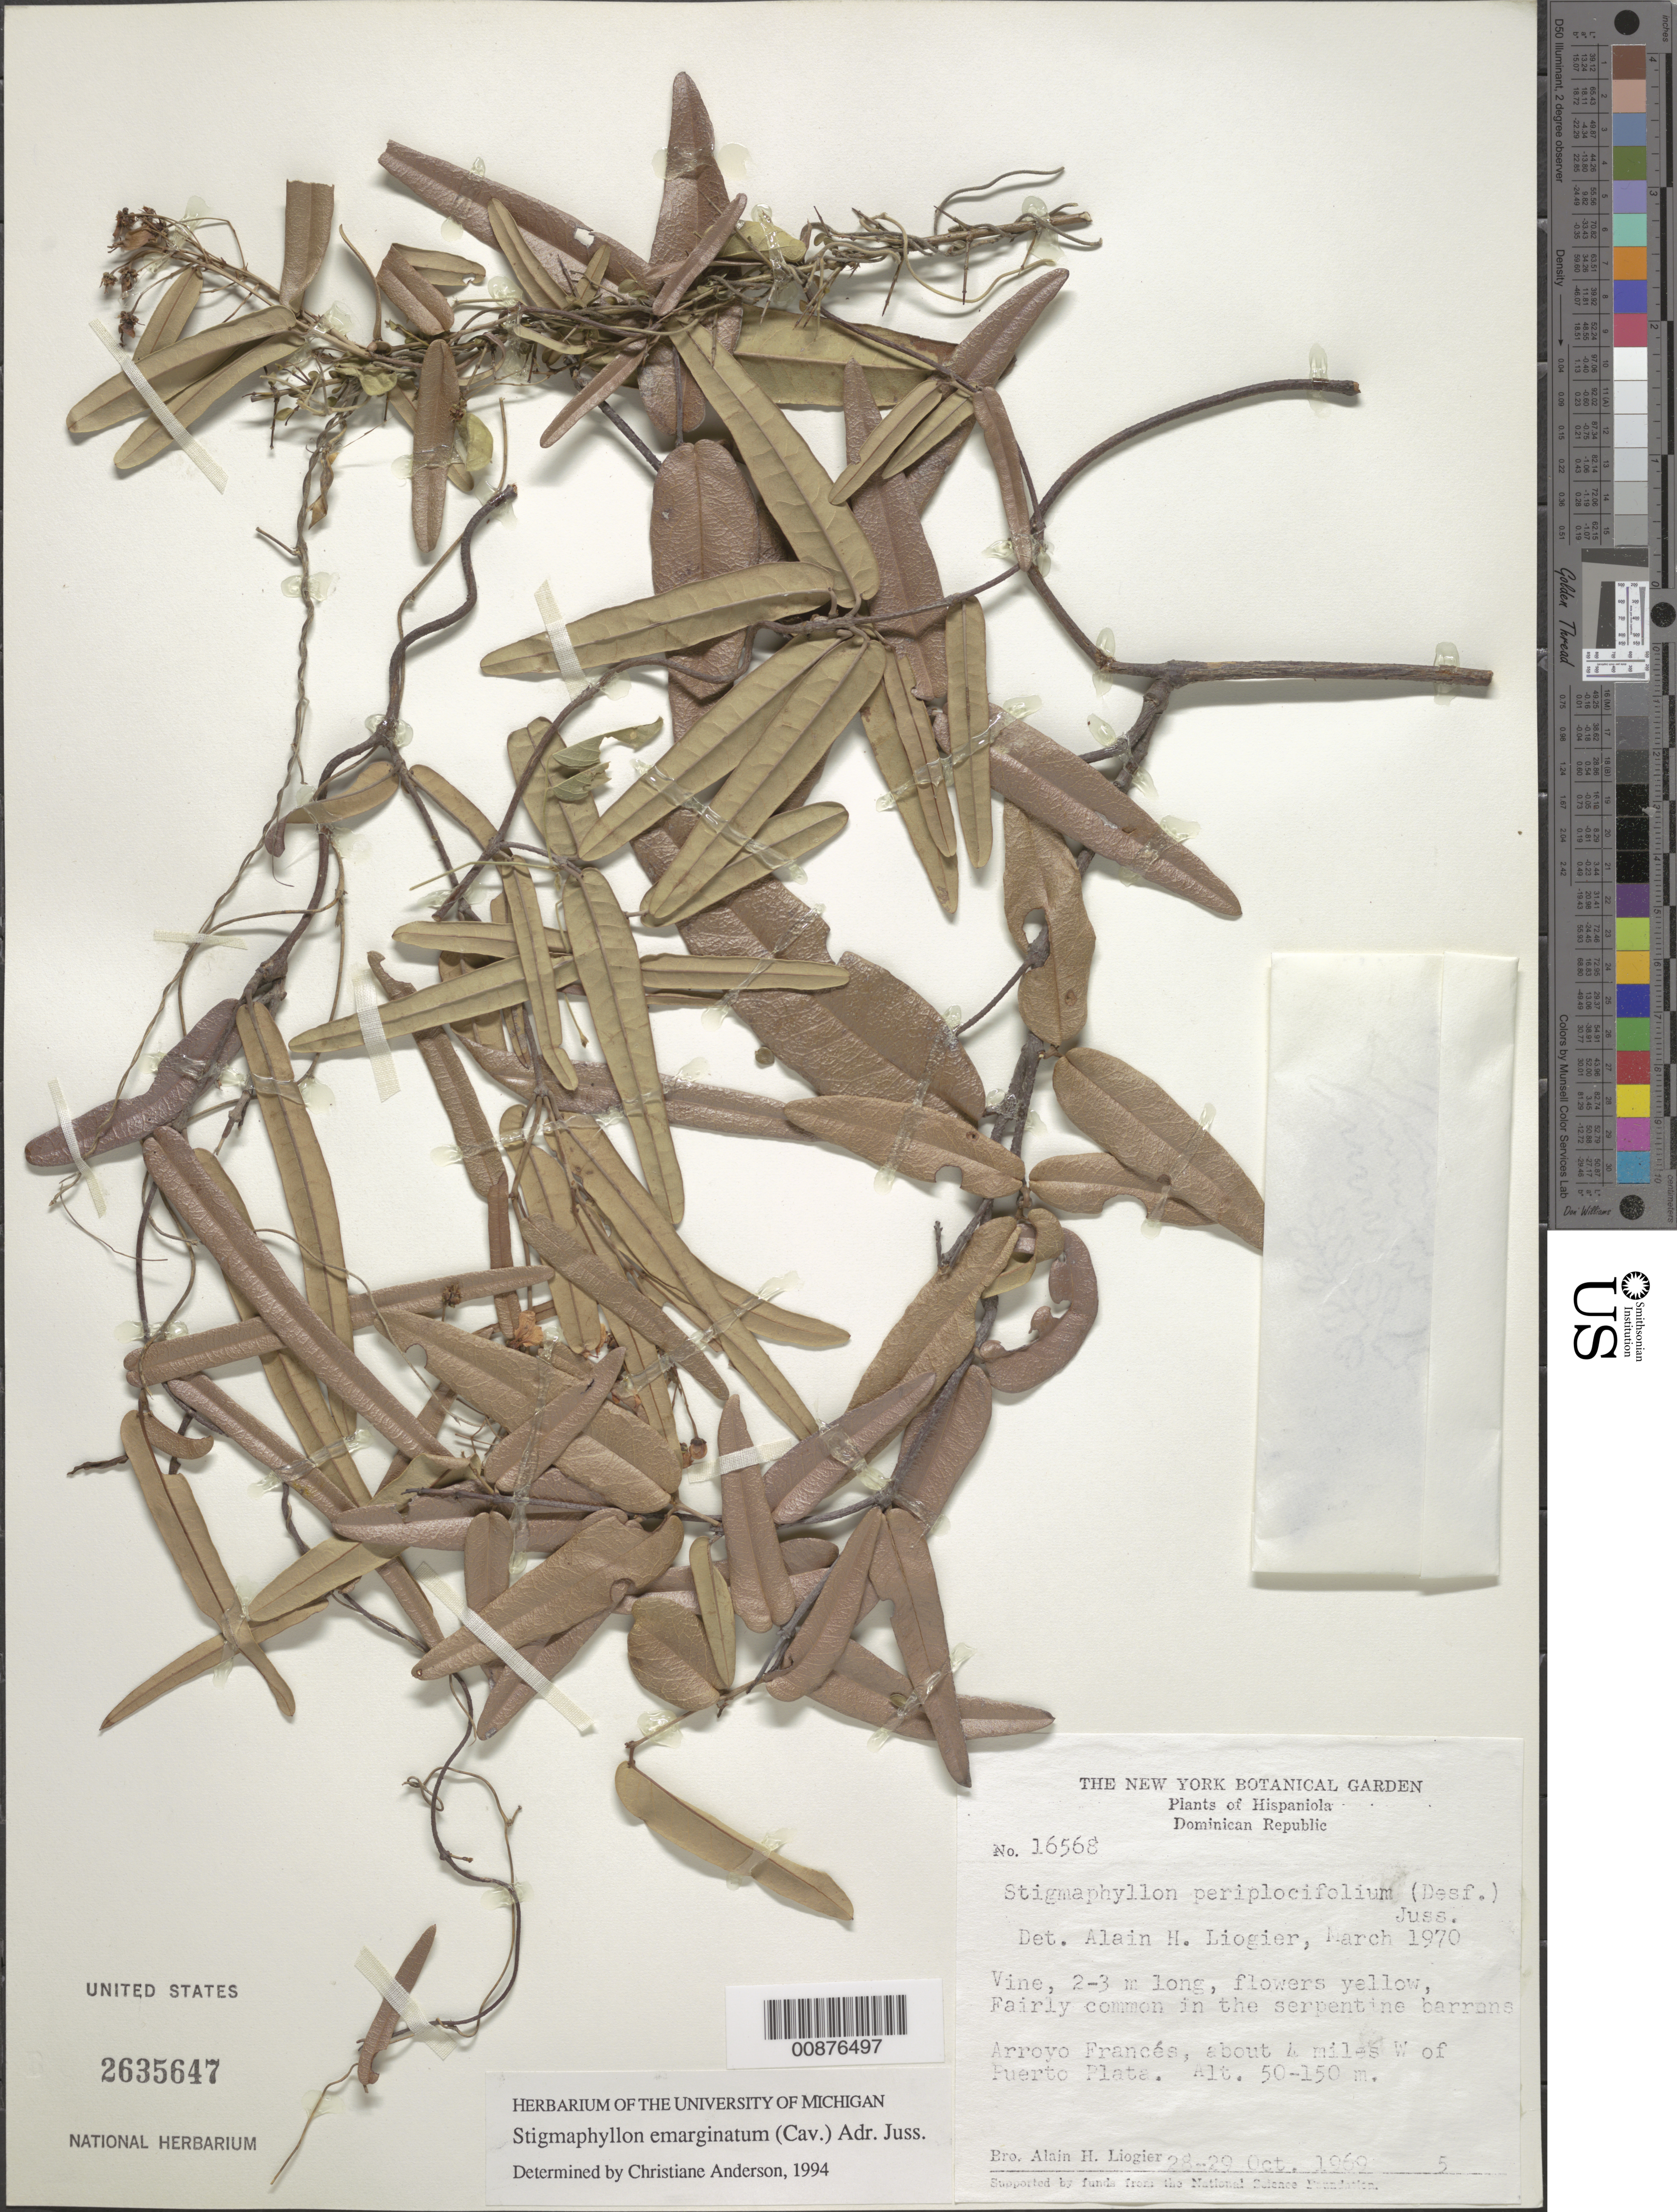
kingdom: Plantae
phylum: Tracheophyta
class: Magnoliopsida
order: Malpighiales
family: Malpighiaceae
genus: Stigmaphyllon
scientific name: Stigmaphyllon emarginatum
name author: (Cav.) A. Juss.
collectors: A. H. Liogier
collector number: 16568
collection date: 1969-10-28/1969-10-29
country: Dominican Republic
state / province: Puerto Plata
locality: Hispaniola. Arroyo Francés, about 4 miles W of Puerto Plata.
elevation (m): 50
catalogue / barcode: US 2635647